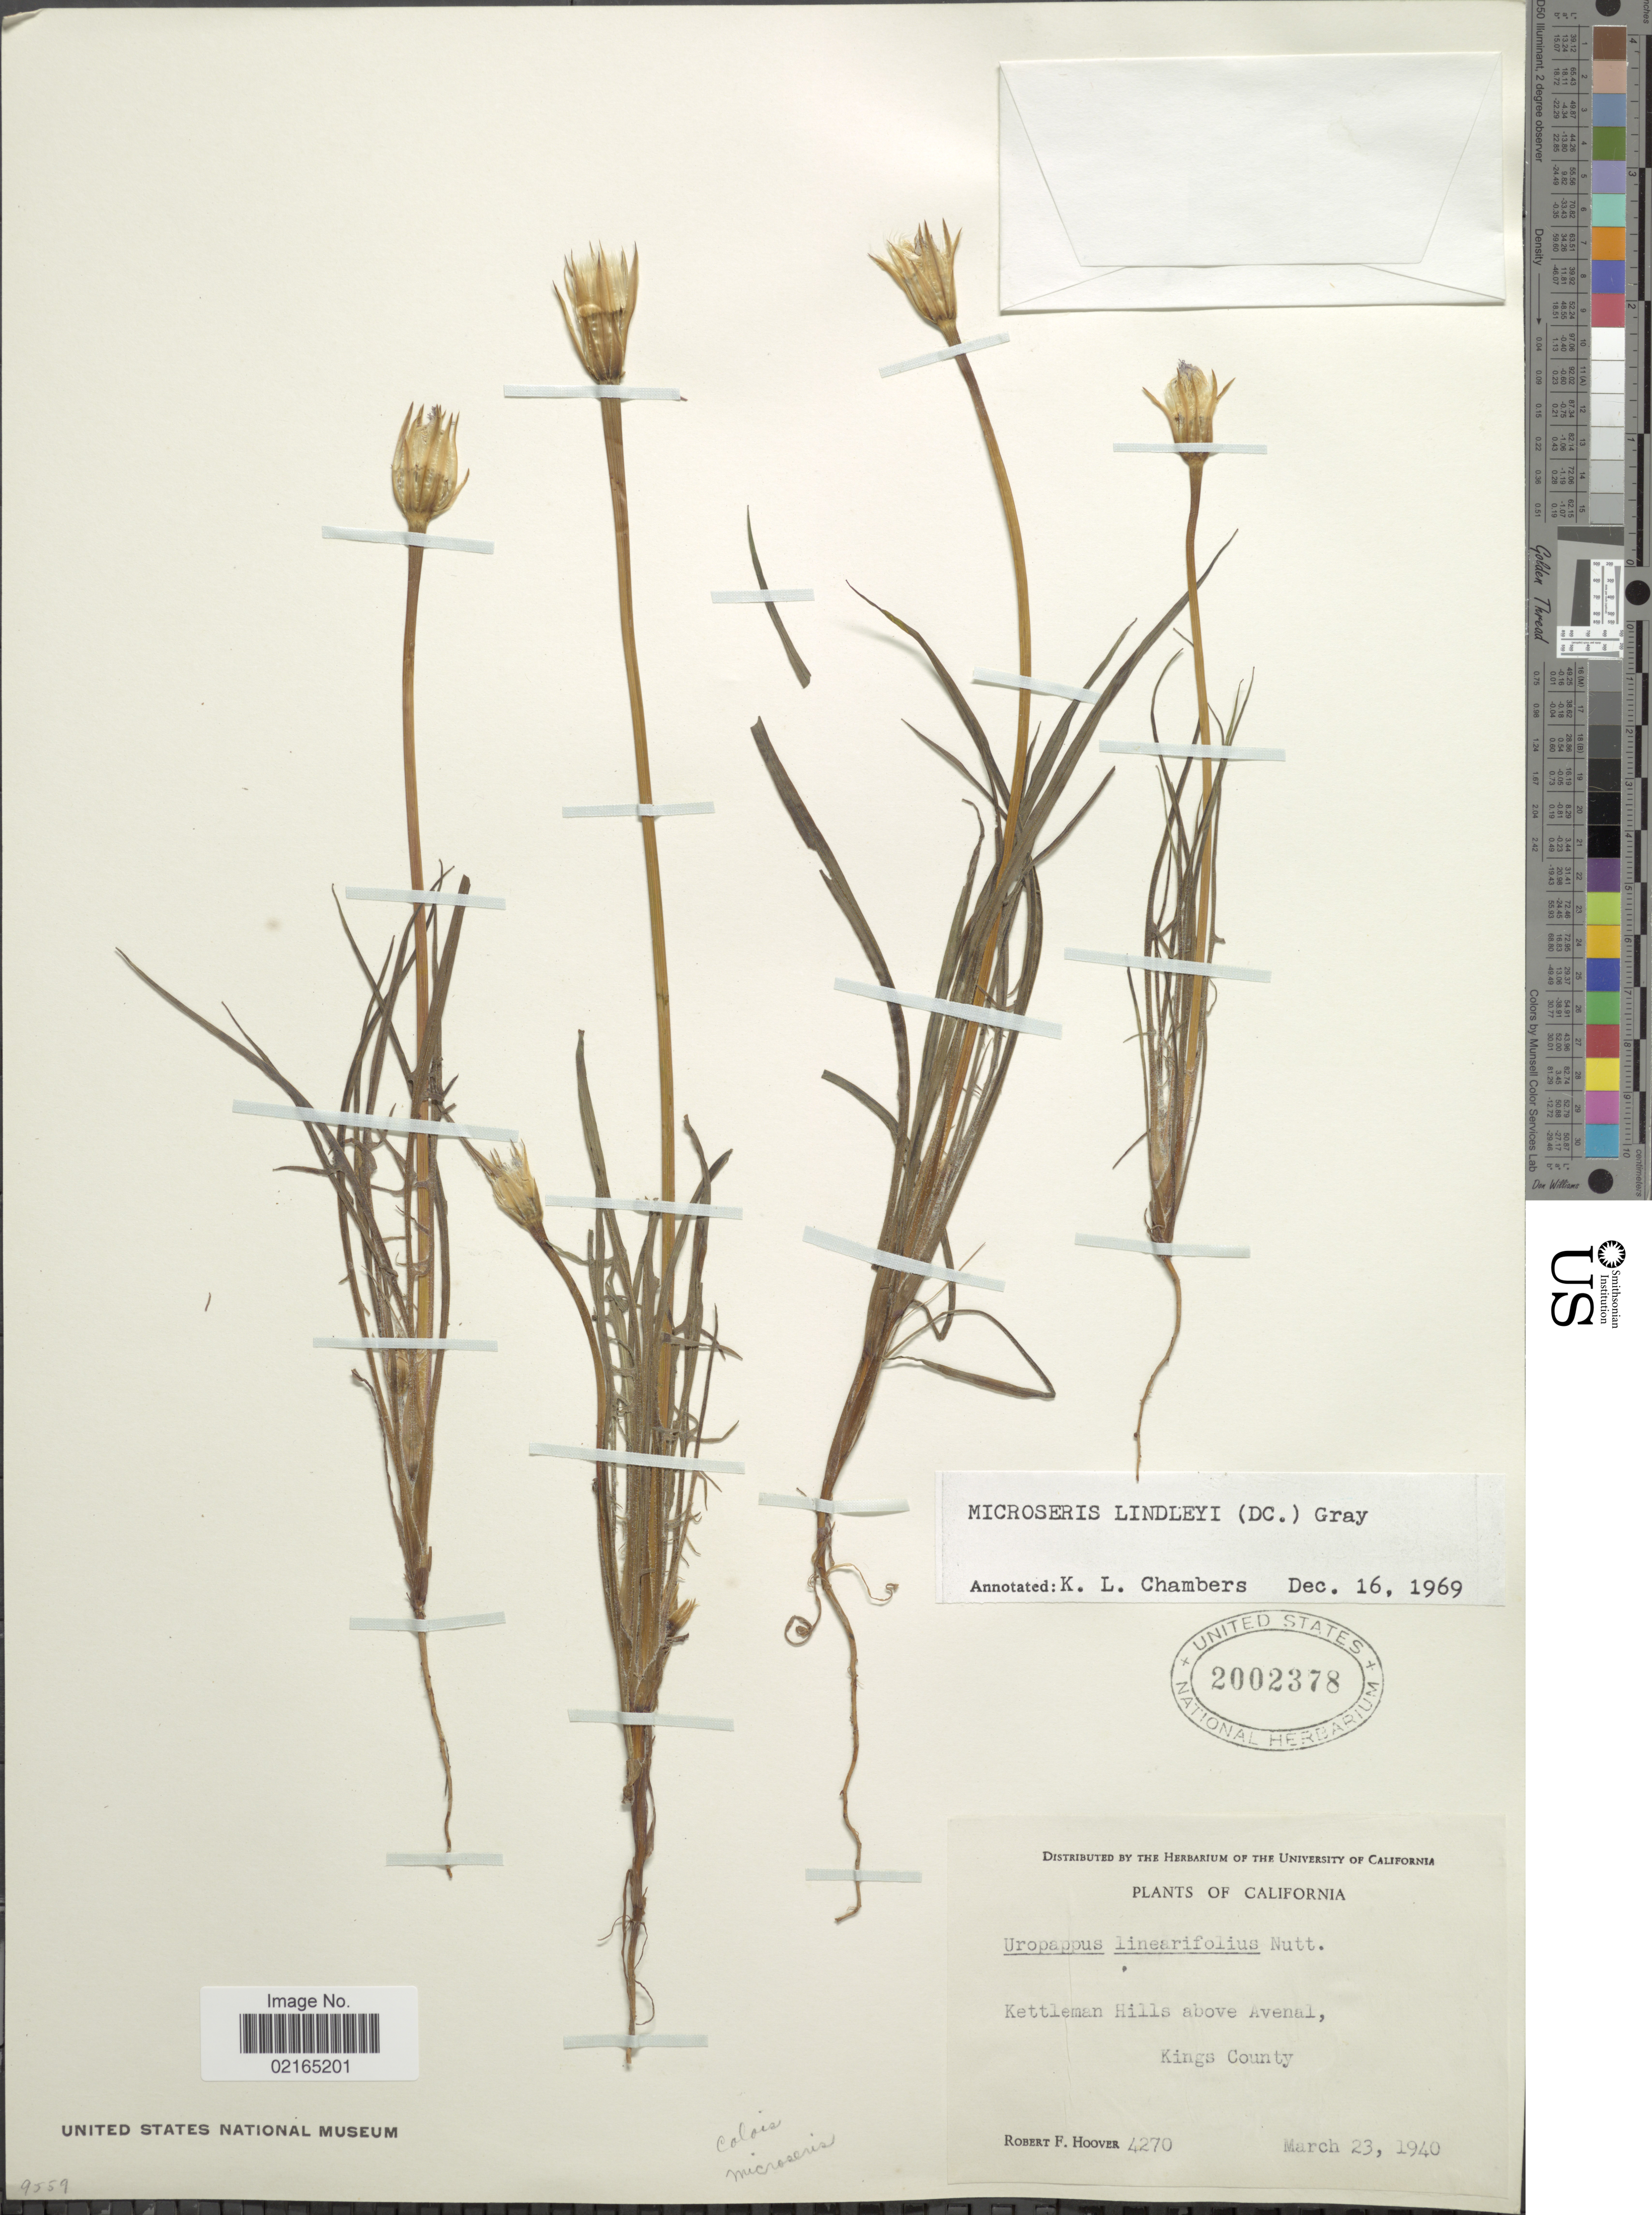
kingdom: Plantae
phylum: Tracheophyta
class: Magnoliopsida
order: Asterales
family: Asteraceae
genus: Uropappus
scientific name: Uropappus lindleyi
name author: (DC.) Nutt.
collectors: R. F. Hoover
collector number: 4270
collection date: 1940-03-23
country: United States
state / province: California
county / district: Kings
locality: Kettleman Hills above Avenal, Kings County.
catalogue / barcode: US 2002378